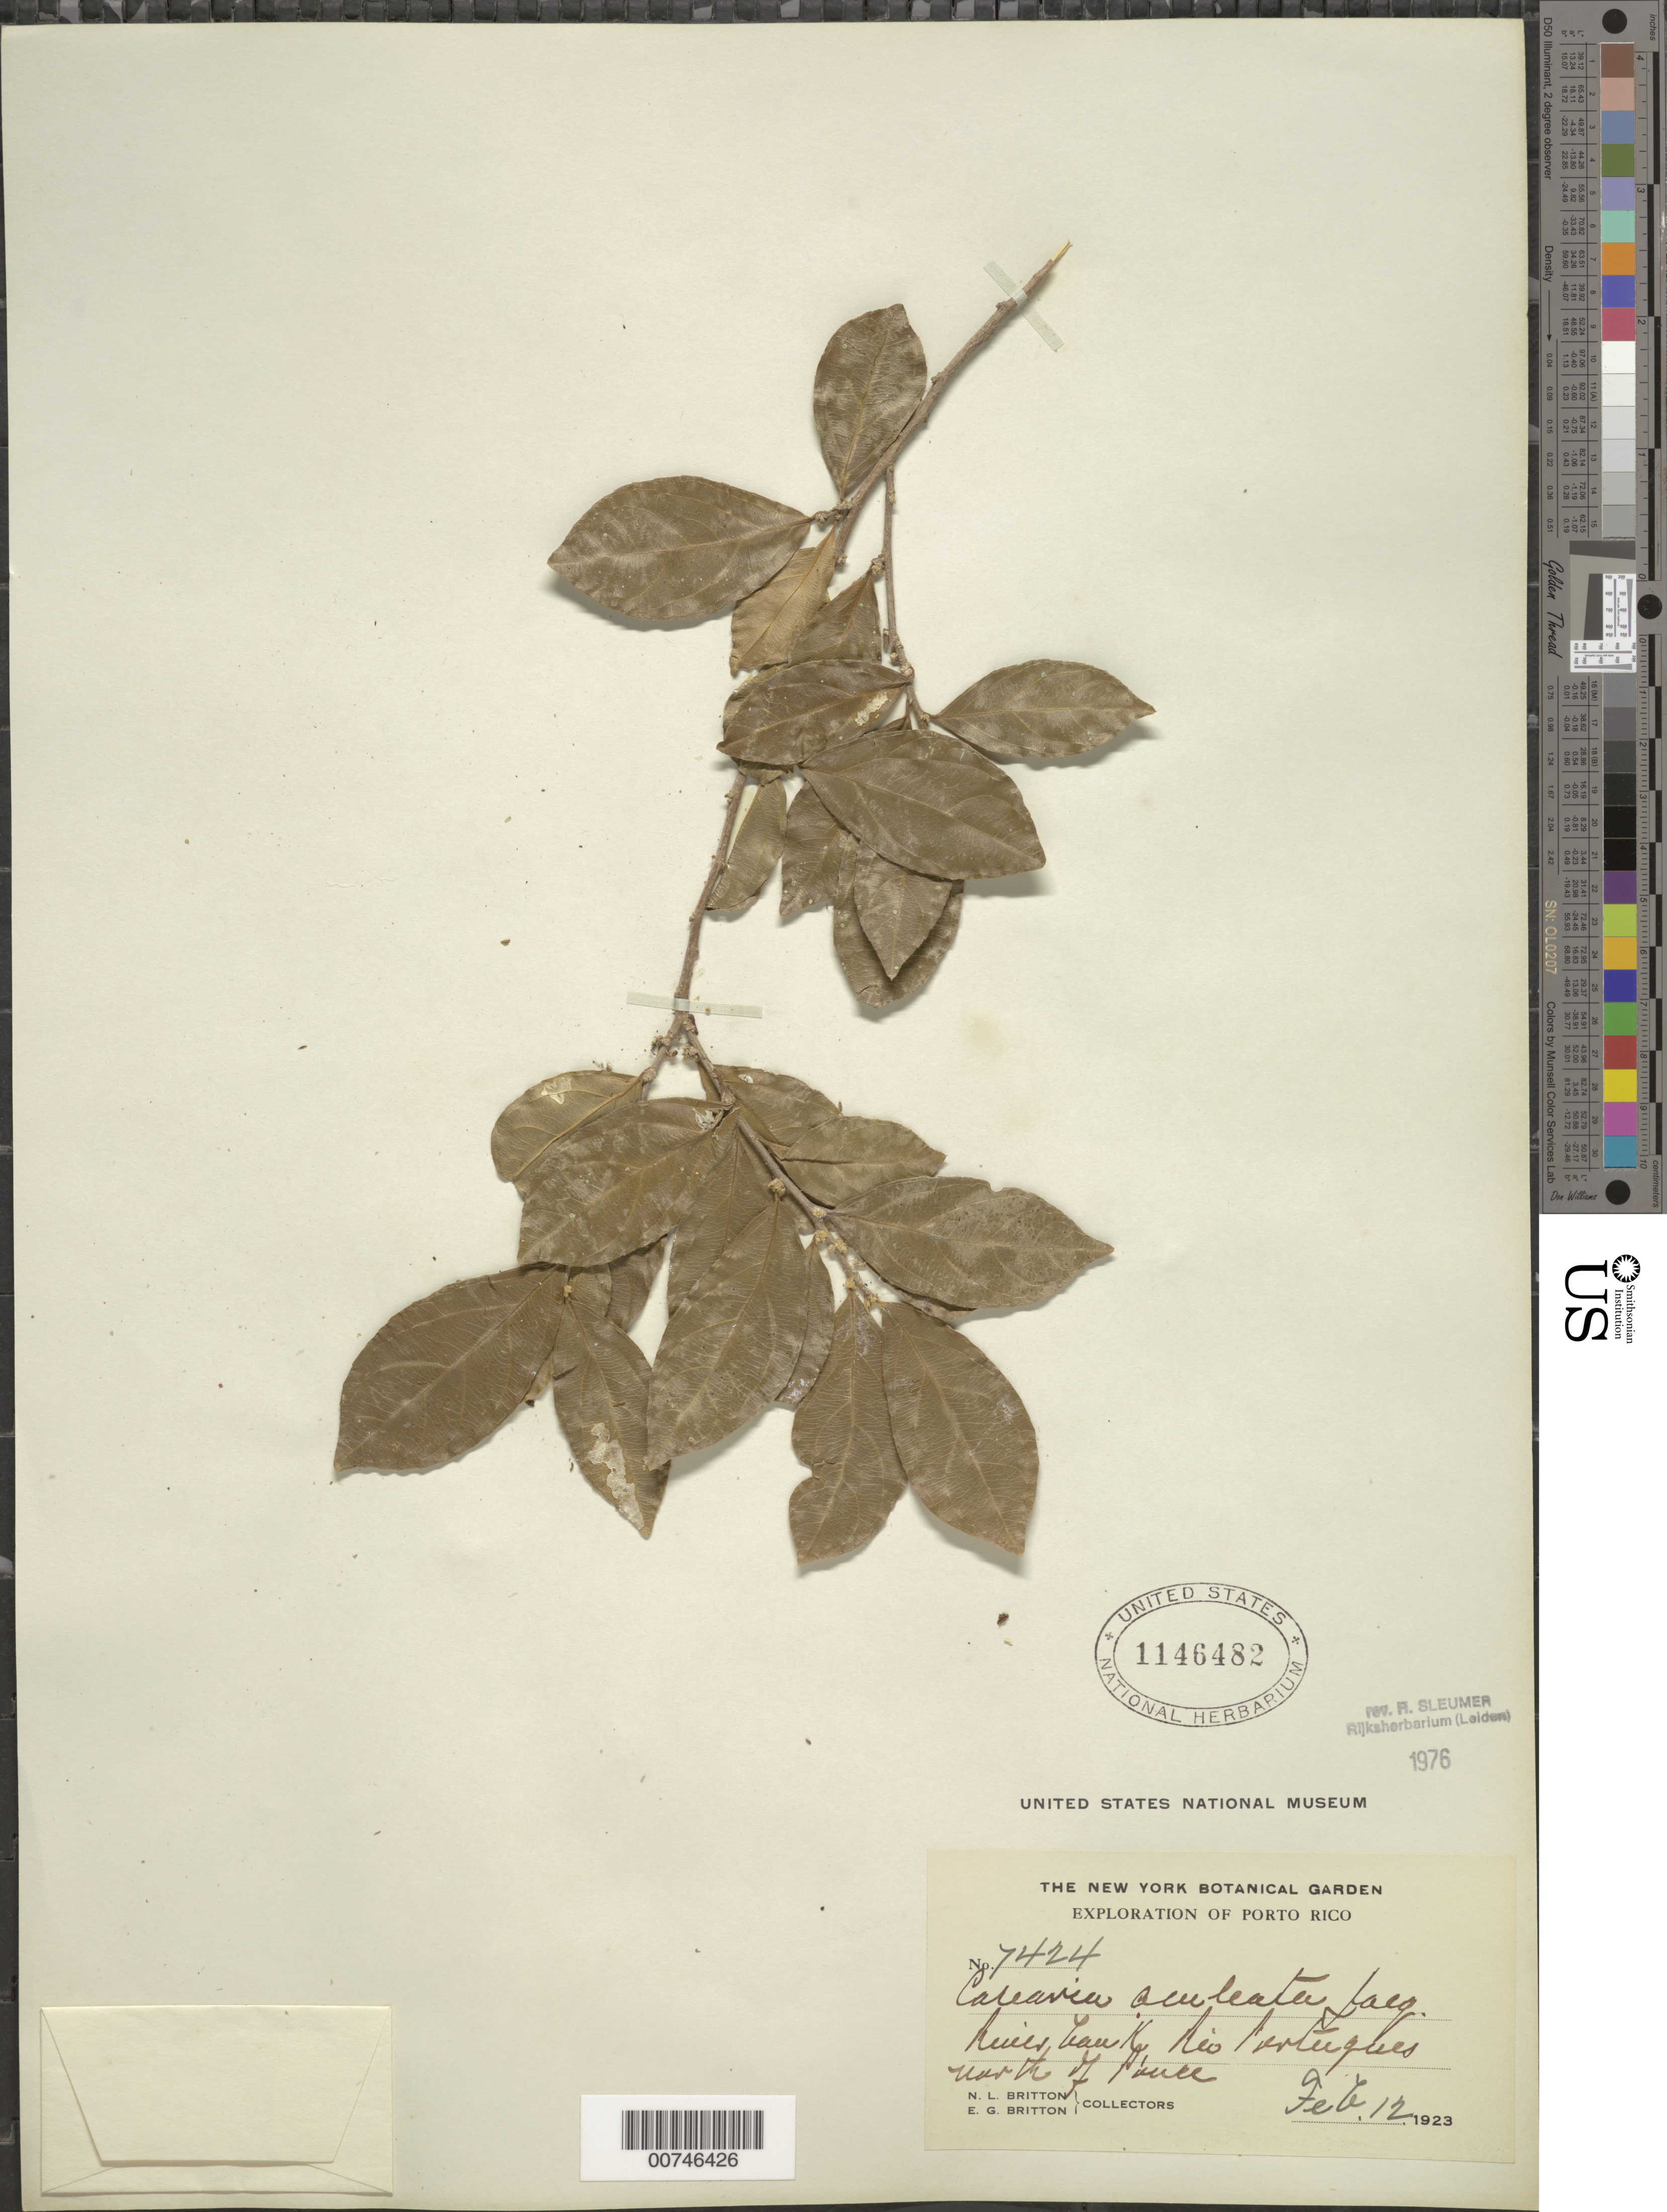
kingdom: Plantae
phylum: Tracheophyta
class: Magnoliopsida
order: Malpighiales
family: Salicaceae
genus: Casearia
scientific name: Casearia aculeata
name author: Jacq.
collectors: N. Britton & E. G. Britton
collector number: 7424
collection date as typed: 12 Feb 1923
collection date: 1923-02-12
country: Puerto Rico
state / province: Ponce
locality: Río Portugues north of Ponce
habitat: River bank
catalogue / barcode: US 1146482